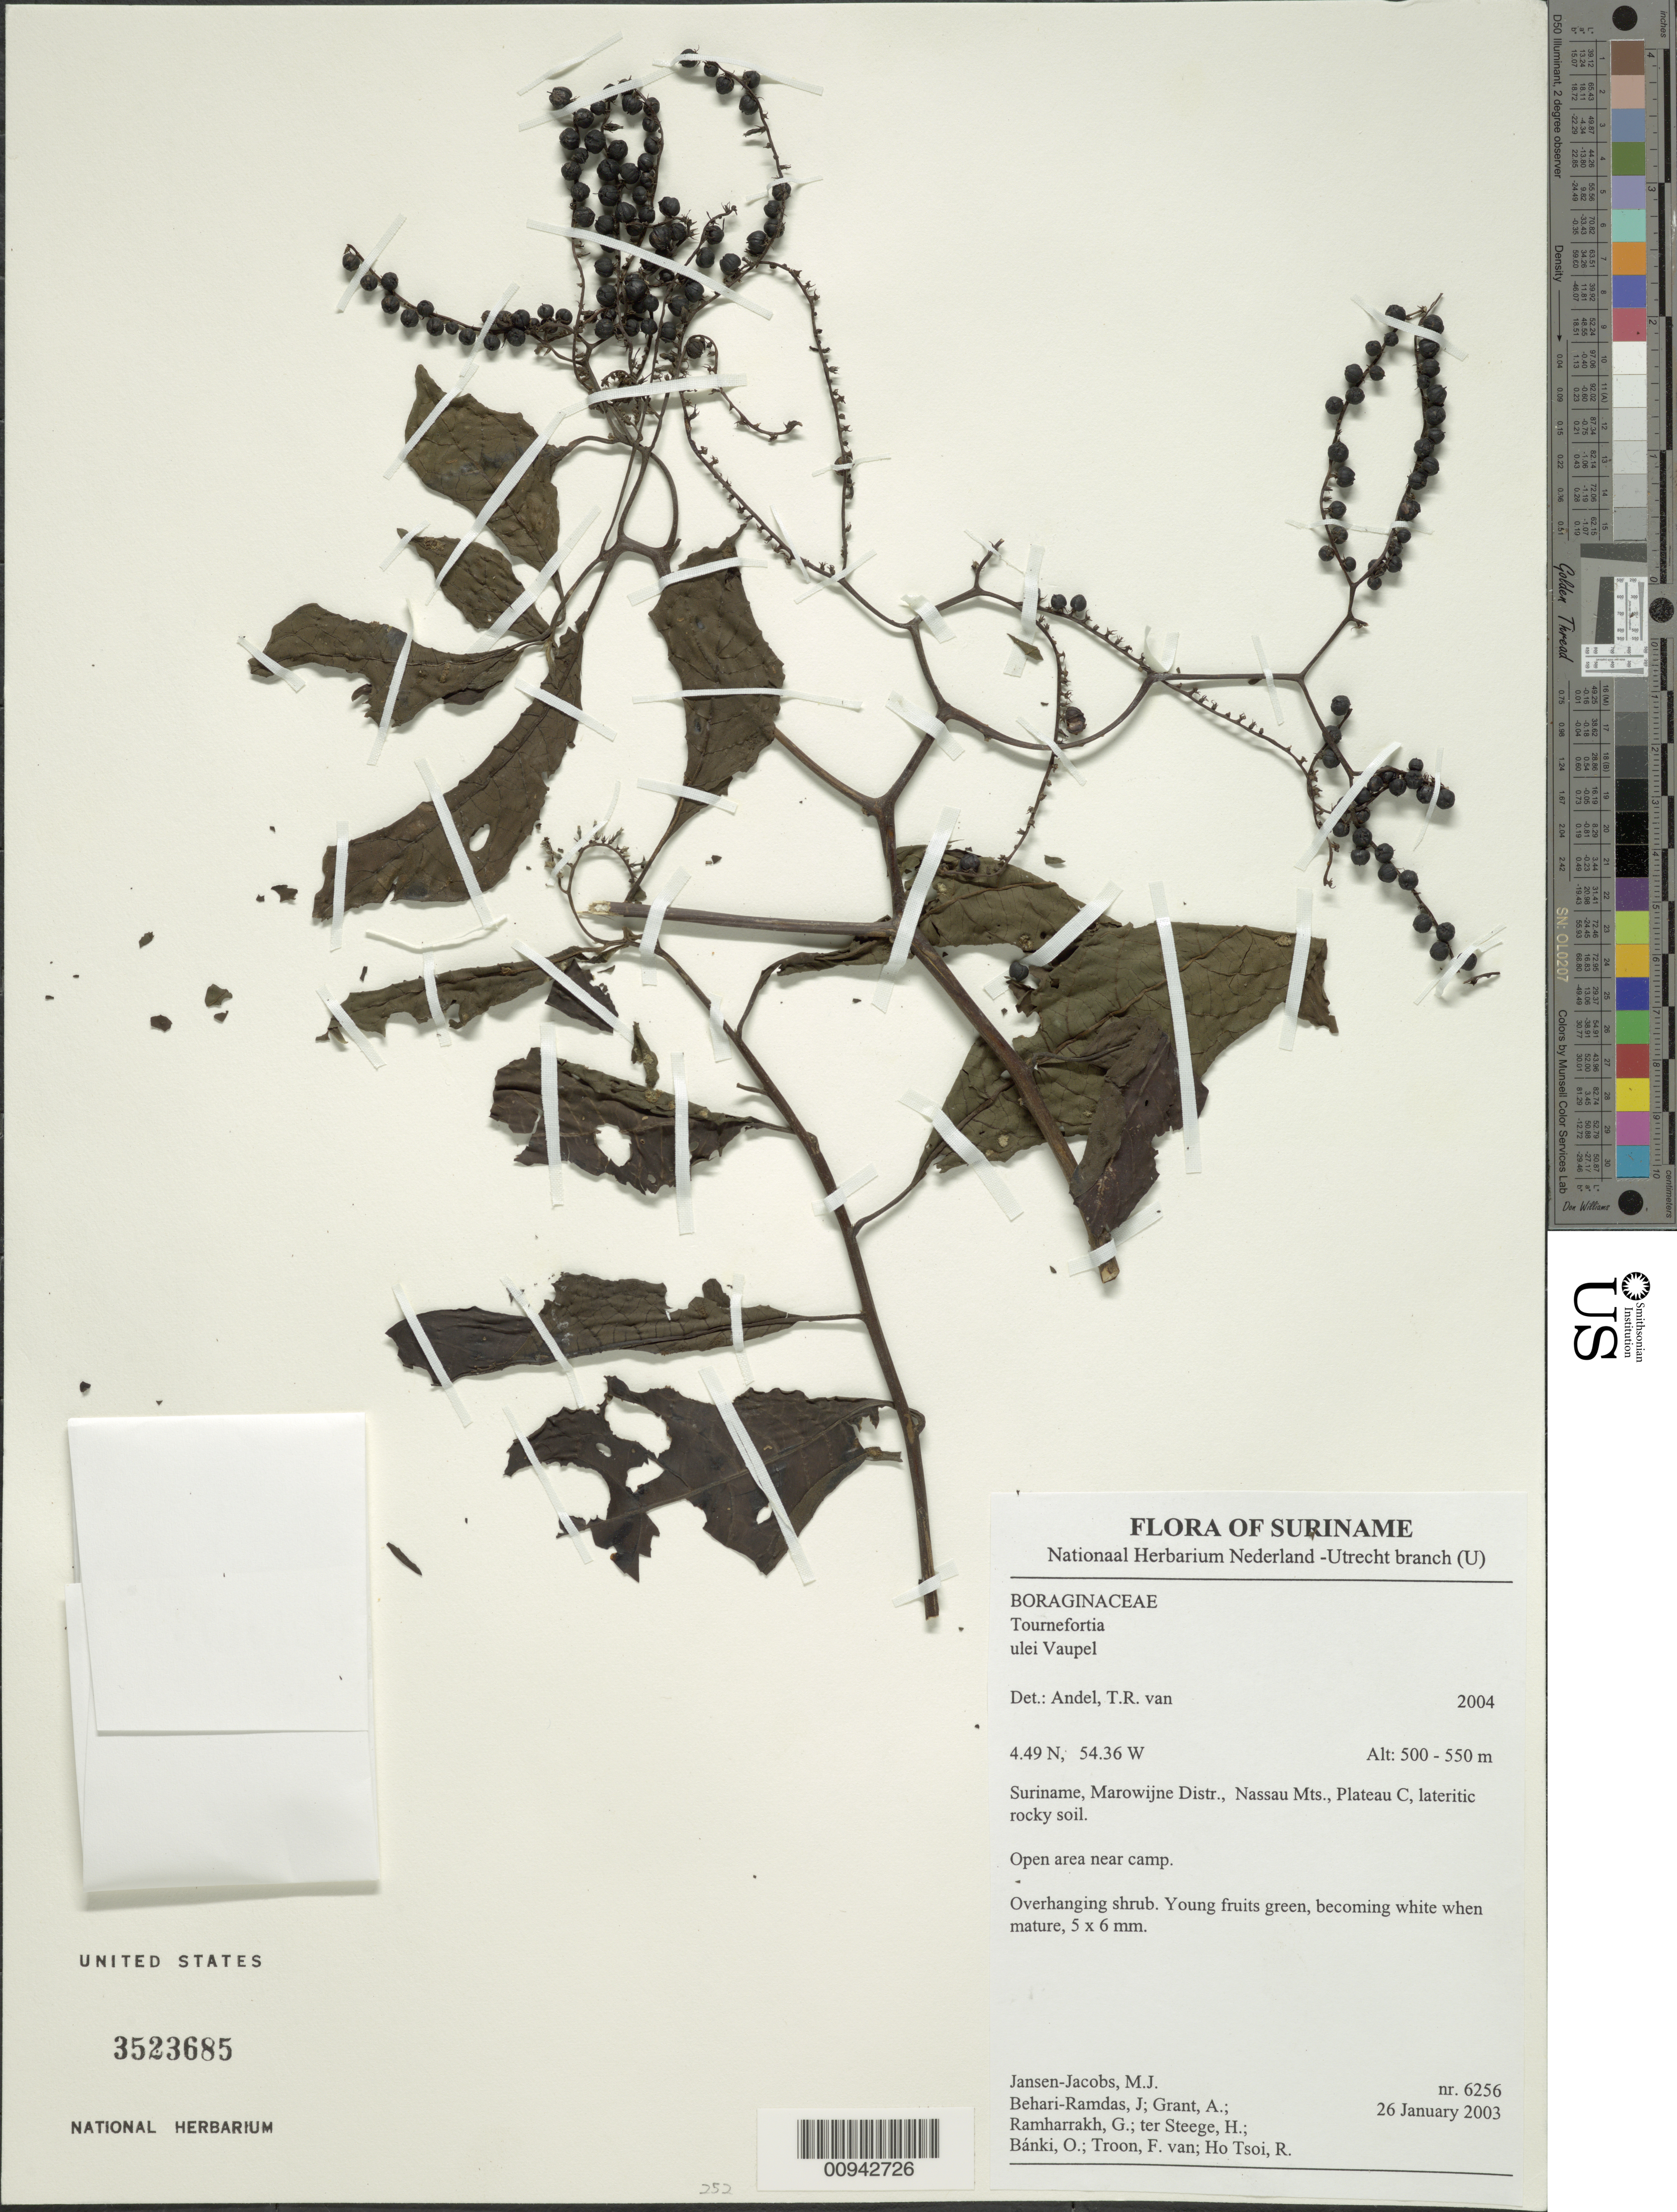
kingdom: Plantae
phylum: Tracheophyta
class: Magnoliopsida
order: Boraginales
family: Heliotropiaceae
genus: Tournefortia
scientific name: Tournefortia ulei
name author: Vaupel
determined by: Andel, Tinde R. van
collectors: M. J. Jansen-Jacobs, J. Behari-Ramdas, A. Grant, G. Ramharrakh, H. ter Steege, O. Bánki, F. Van Troon & R. Ho Tsoi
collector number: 6256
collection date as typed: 26-Jan-03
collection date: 2003-01-26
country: Suriname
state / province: Marowijne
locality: Nassau Mts., Plateau C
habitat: Lateritic rocky soil. Open area near camp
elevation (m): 500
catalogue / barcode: US 3523685